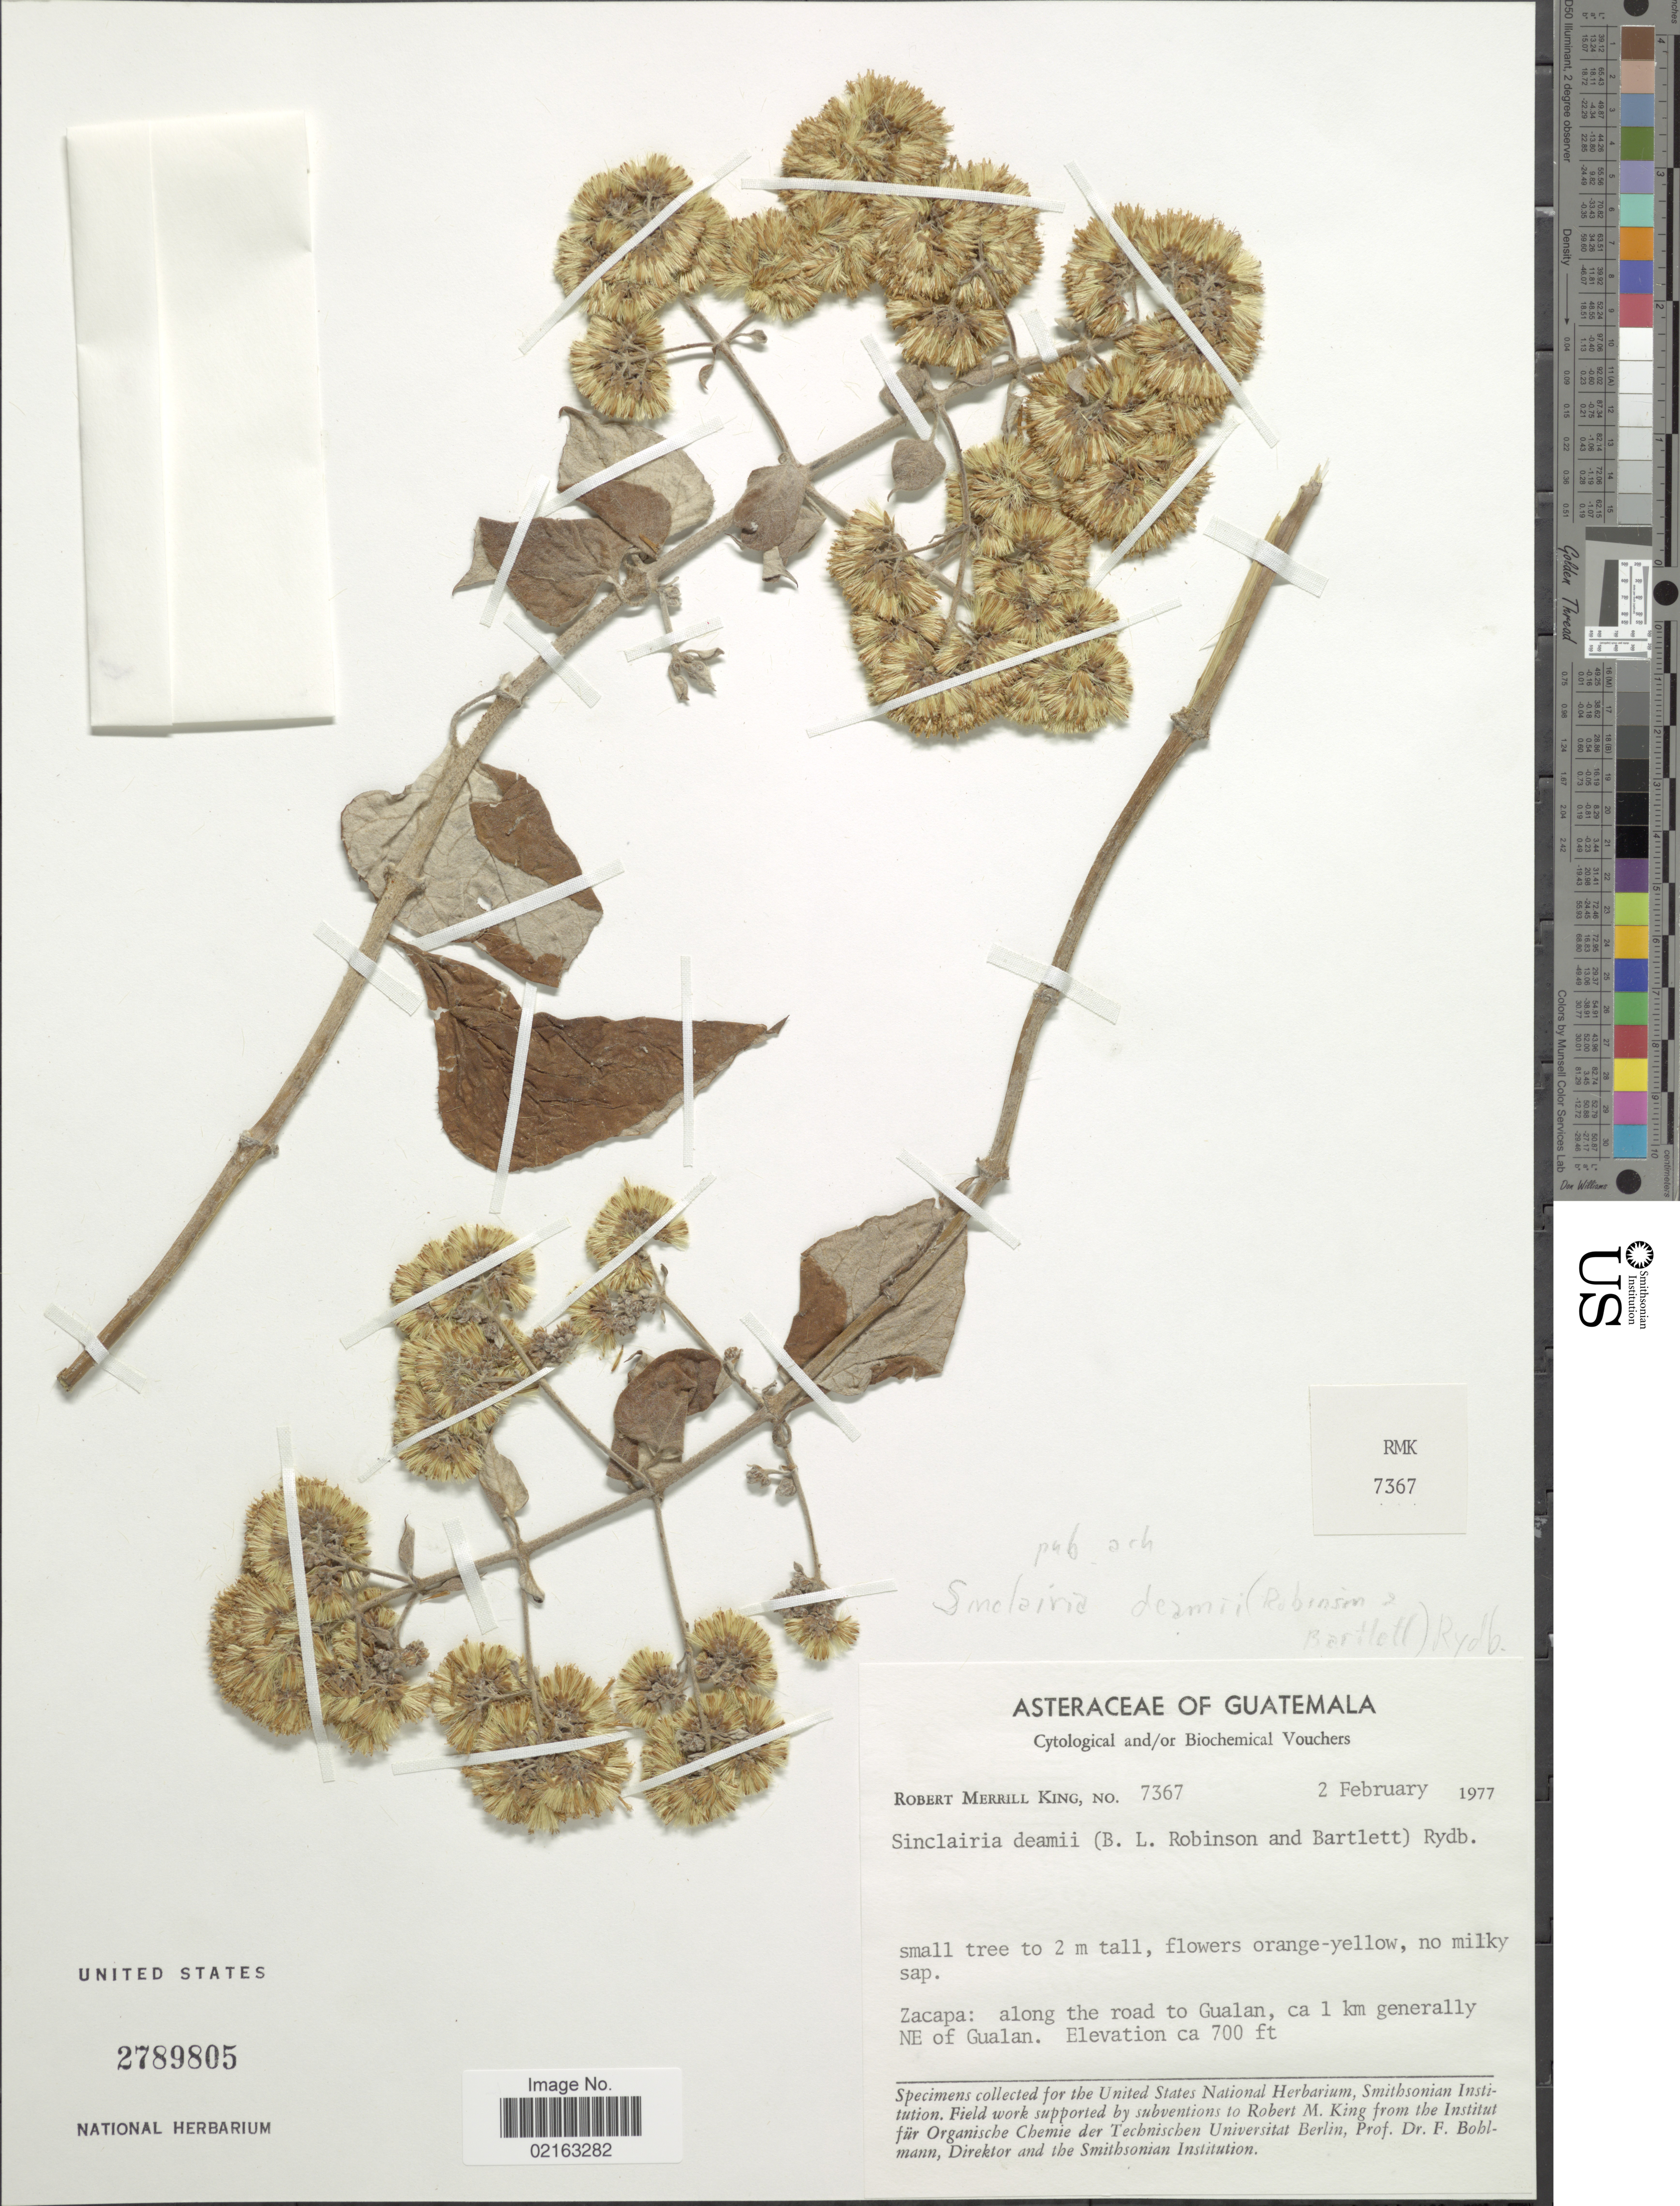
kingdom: Plantae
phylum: Tracheophyta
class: Magnoliopsida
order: Asterales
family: Asteraceae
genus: Sinclairia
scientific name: Sinclairia deamii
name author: (B.L. Rob. & Bartl.) Rydb.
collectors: R. M. King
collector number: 7367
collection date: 1977-02-02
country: Guatemala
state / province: Zacapa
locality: Zacapa: along the road to Gualan, ca 1 km generally NE of Gualan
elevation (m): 213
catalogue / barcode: US 2789805